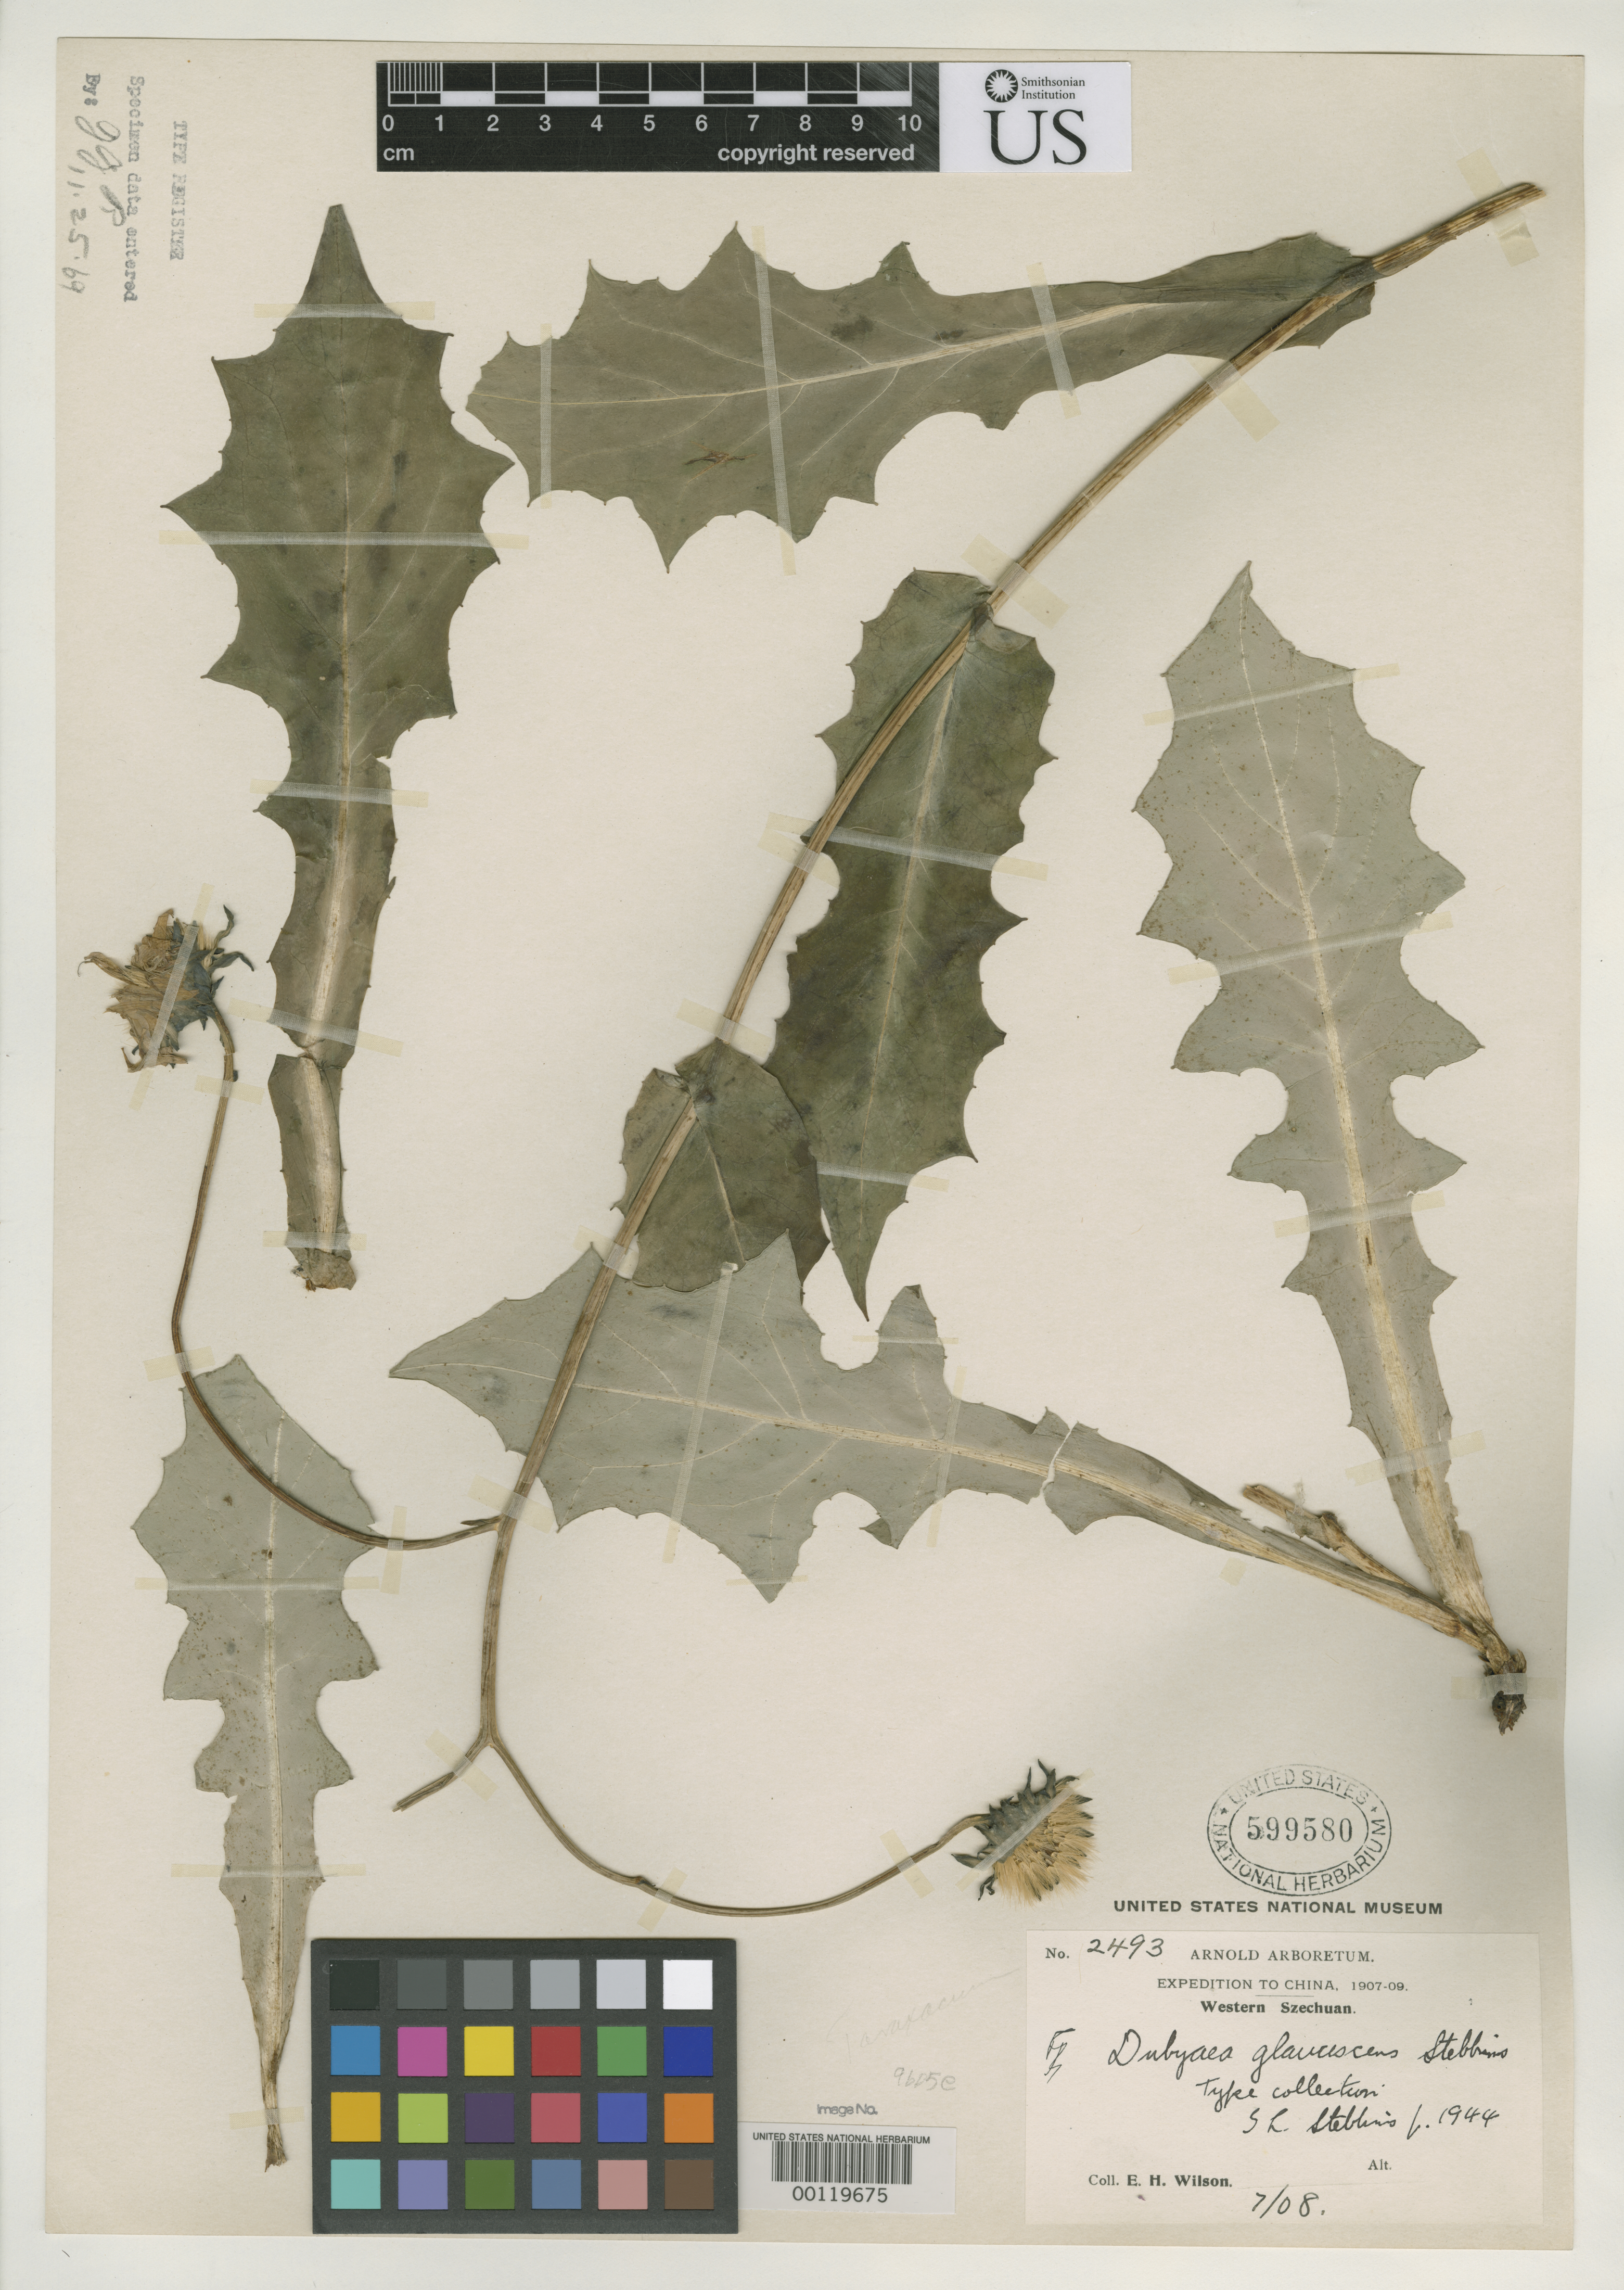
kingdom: Plantae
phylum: Tracheophyta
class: Magnoliopsida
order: Asterales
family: Asteraceae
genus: Dubyaea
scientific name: Dubyaea glaucescens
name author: Stebbins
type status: Isotype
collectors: E. H. Wilson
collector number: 2493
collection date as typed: Jul 1908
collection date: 1908-07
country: China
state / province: Sichuan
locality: Omei Hsien.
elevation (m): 910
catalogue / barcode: US 599580